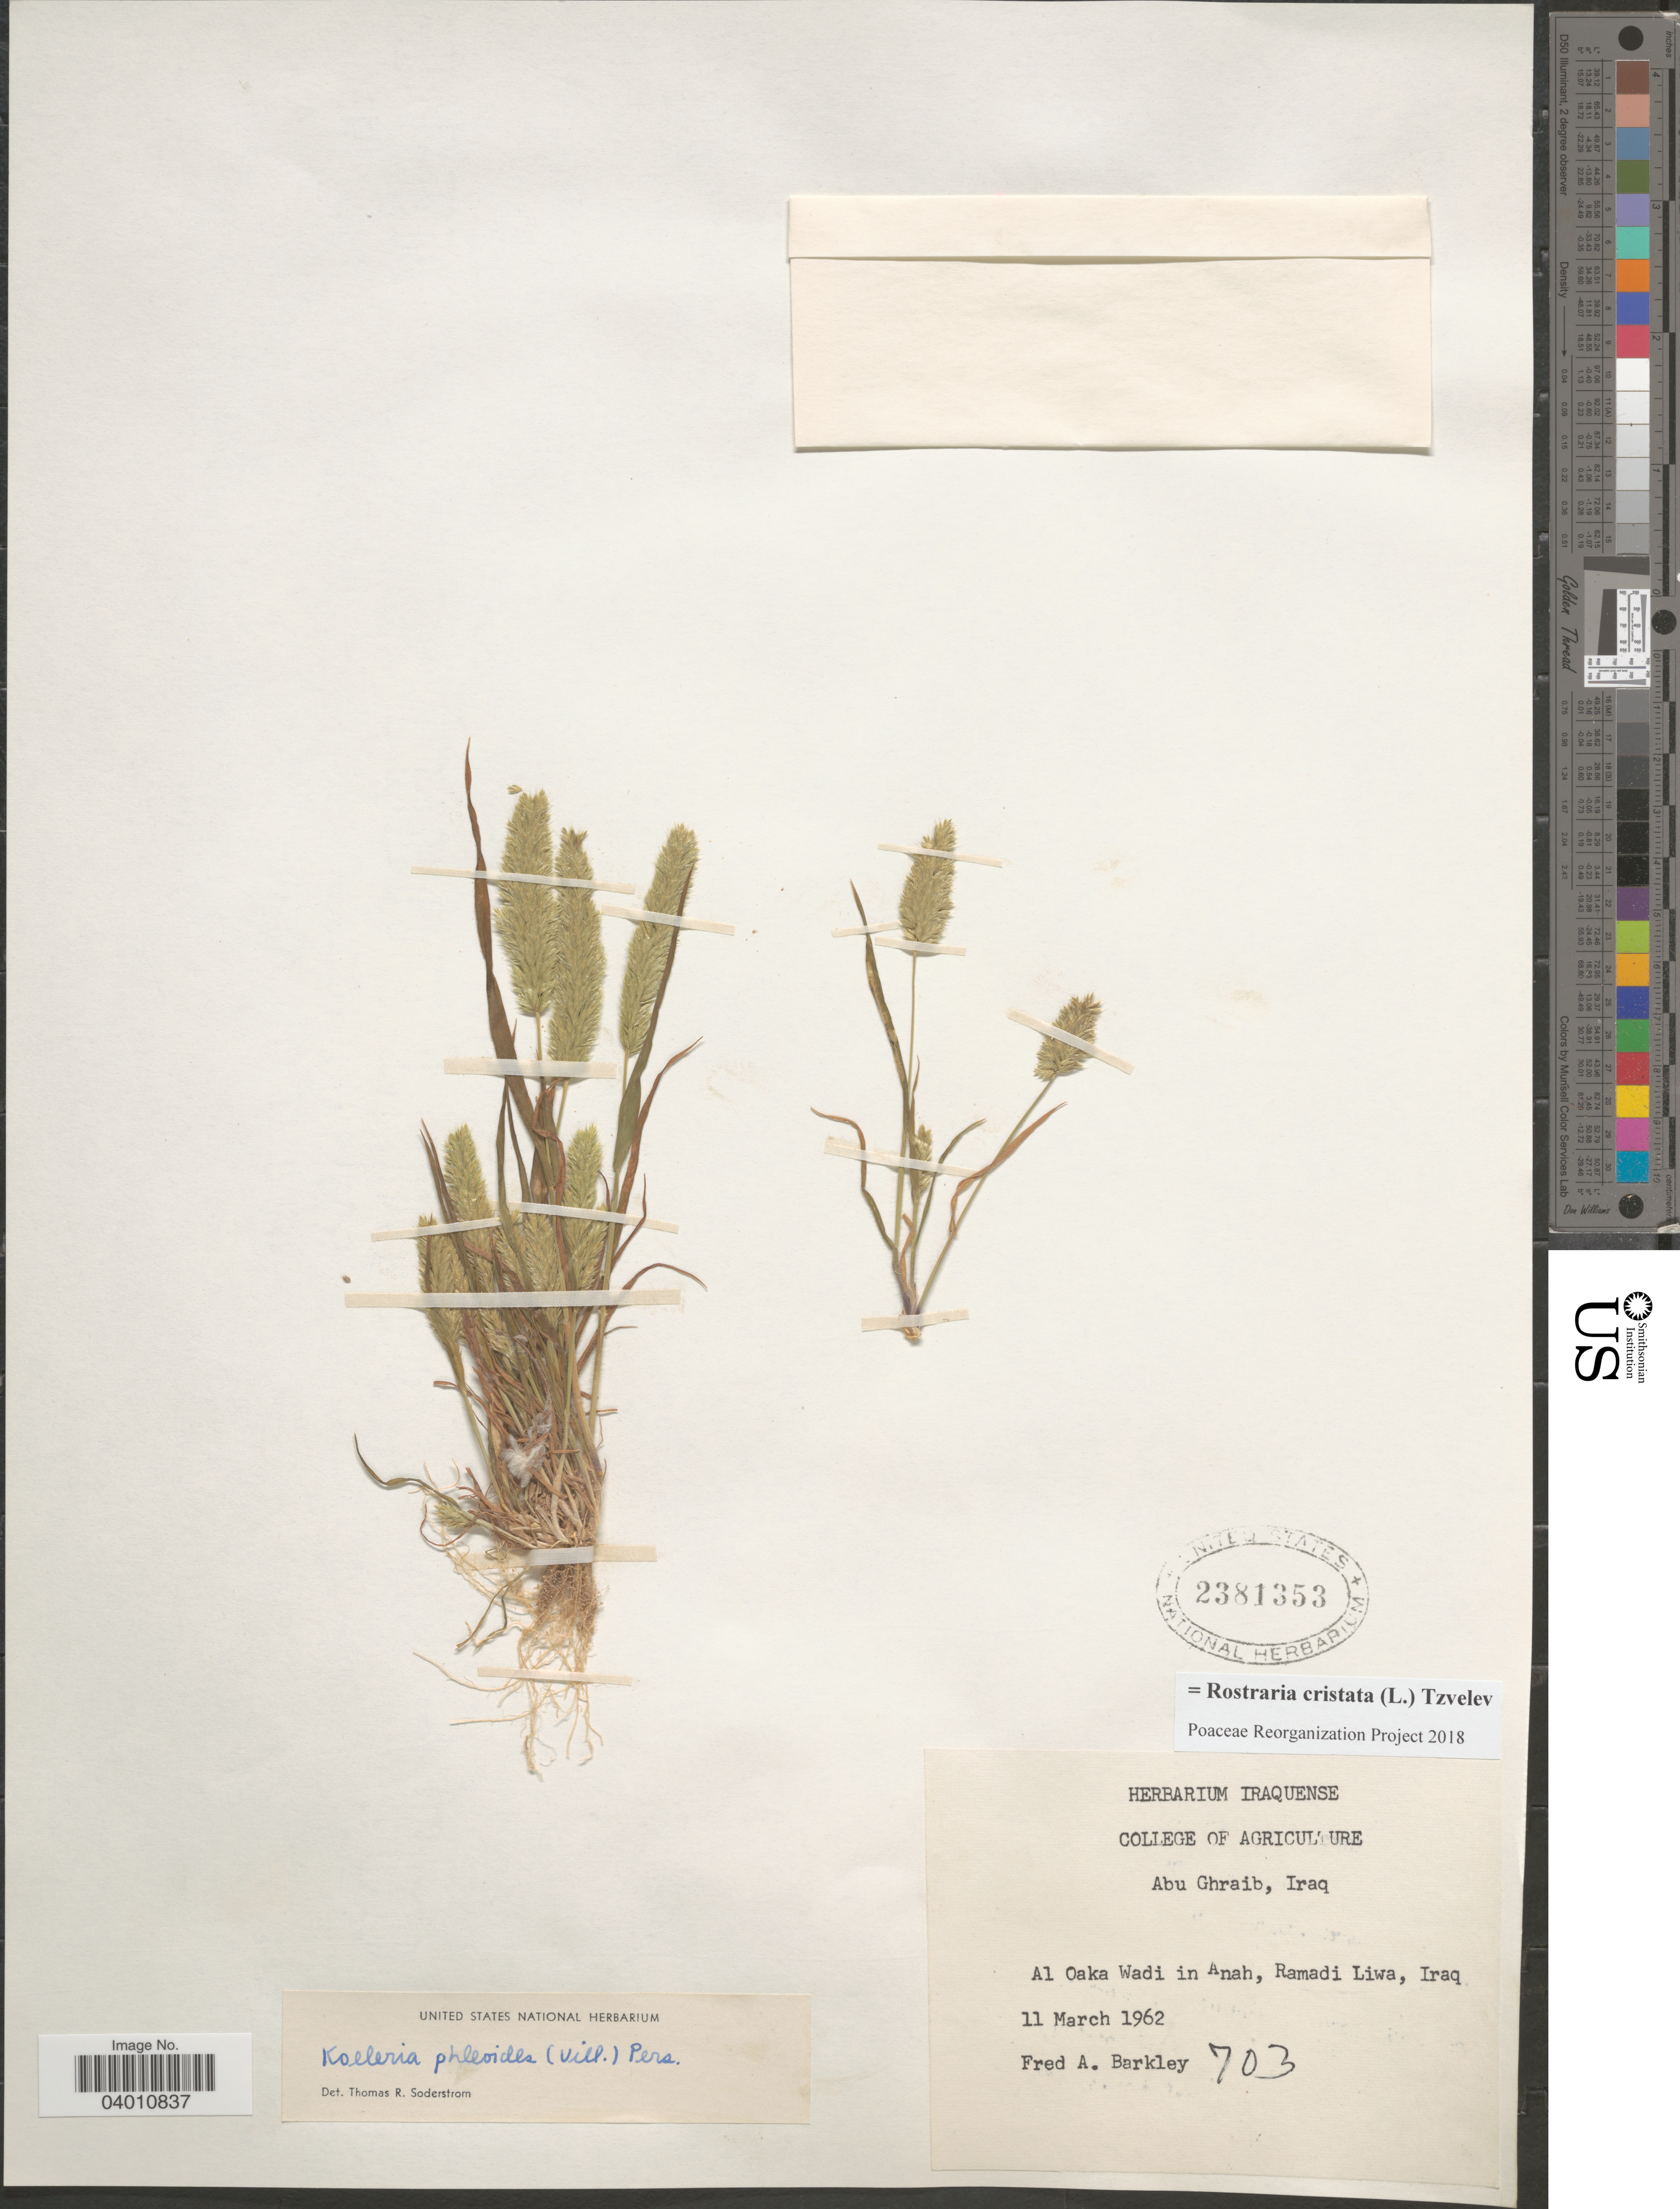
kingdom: Plantae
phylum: Tracheophyta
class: Liliopsida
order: Poales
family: Poaceae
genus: Rostraria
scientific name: Rostraria cristata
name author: (L.) Tzvelev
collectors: F. A. Barkley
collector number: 703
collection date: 1962-03-11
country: Iraq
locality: Al Oaka Wadi in Anah, Ramadi Liwa.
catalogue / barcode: US 2381353